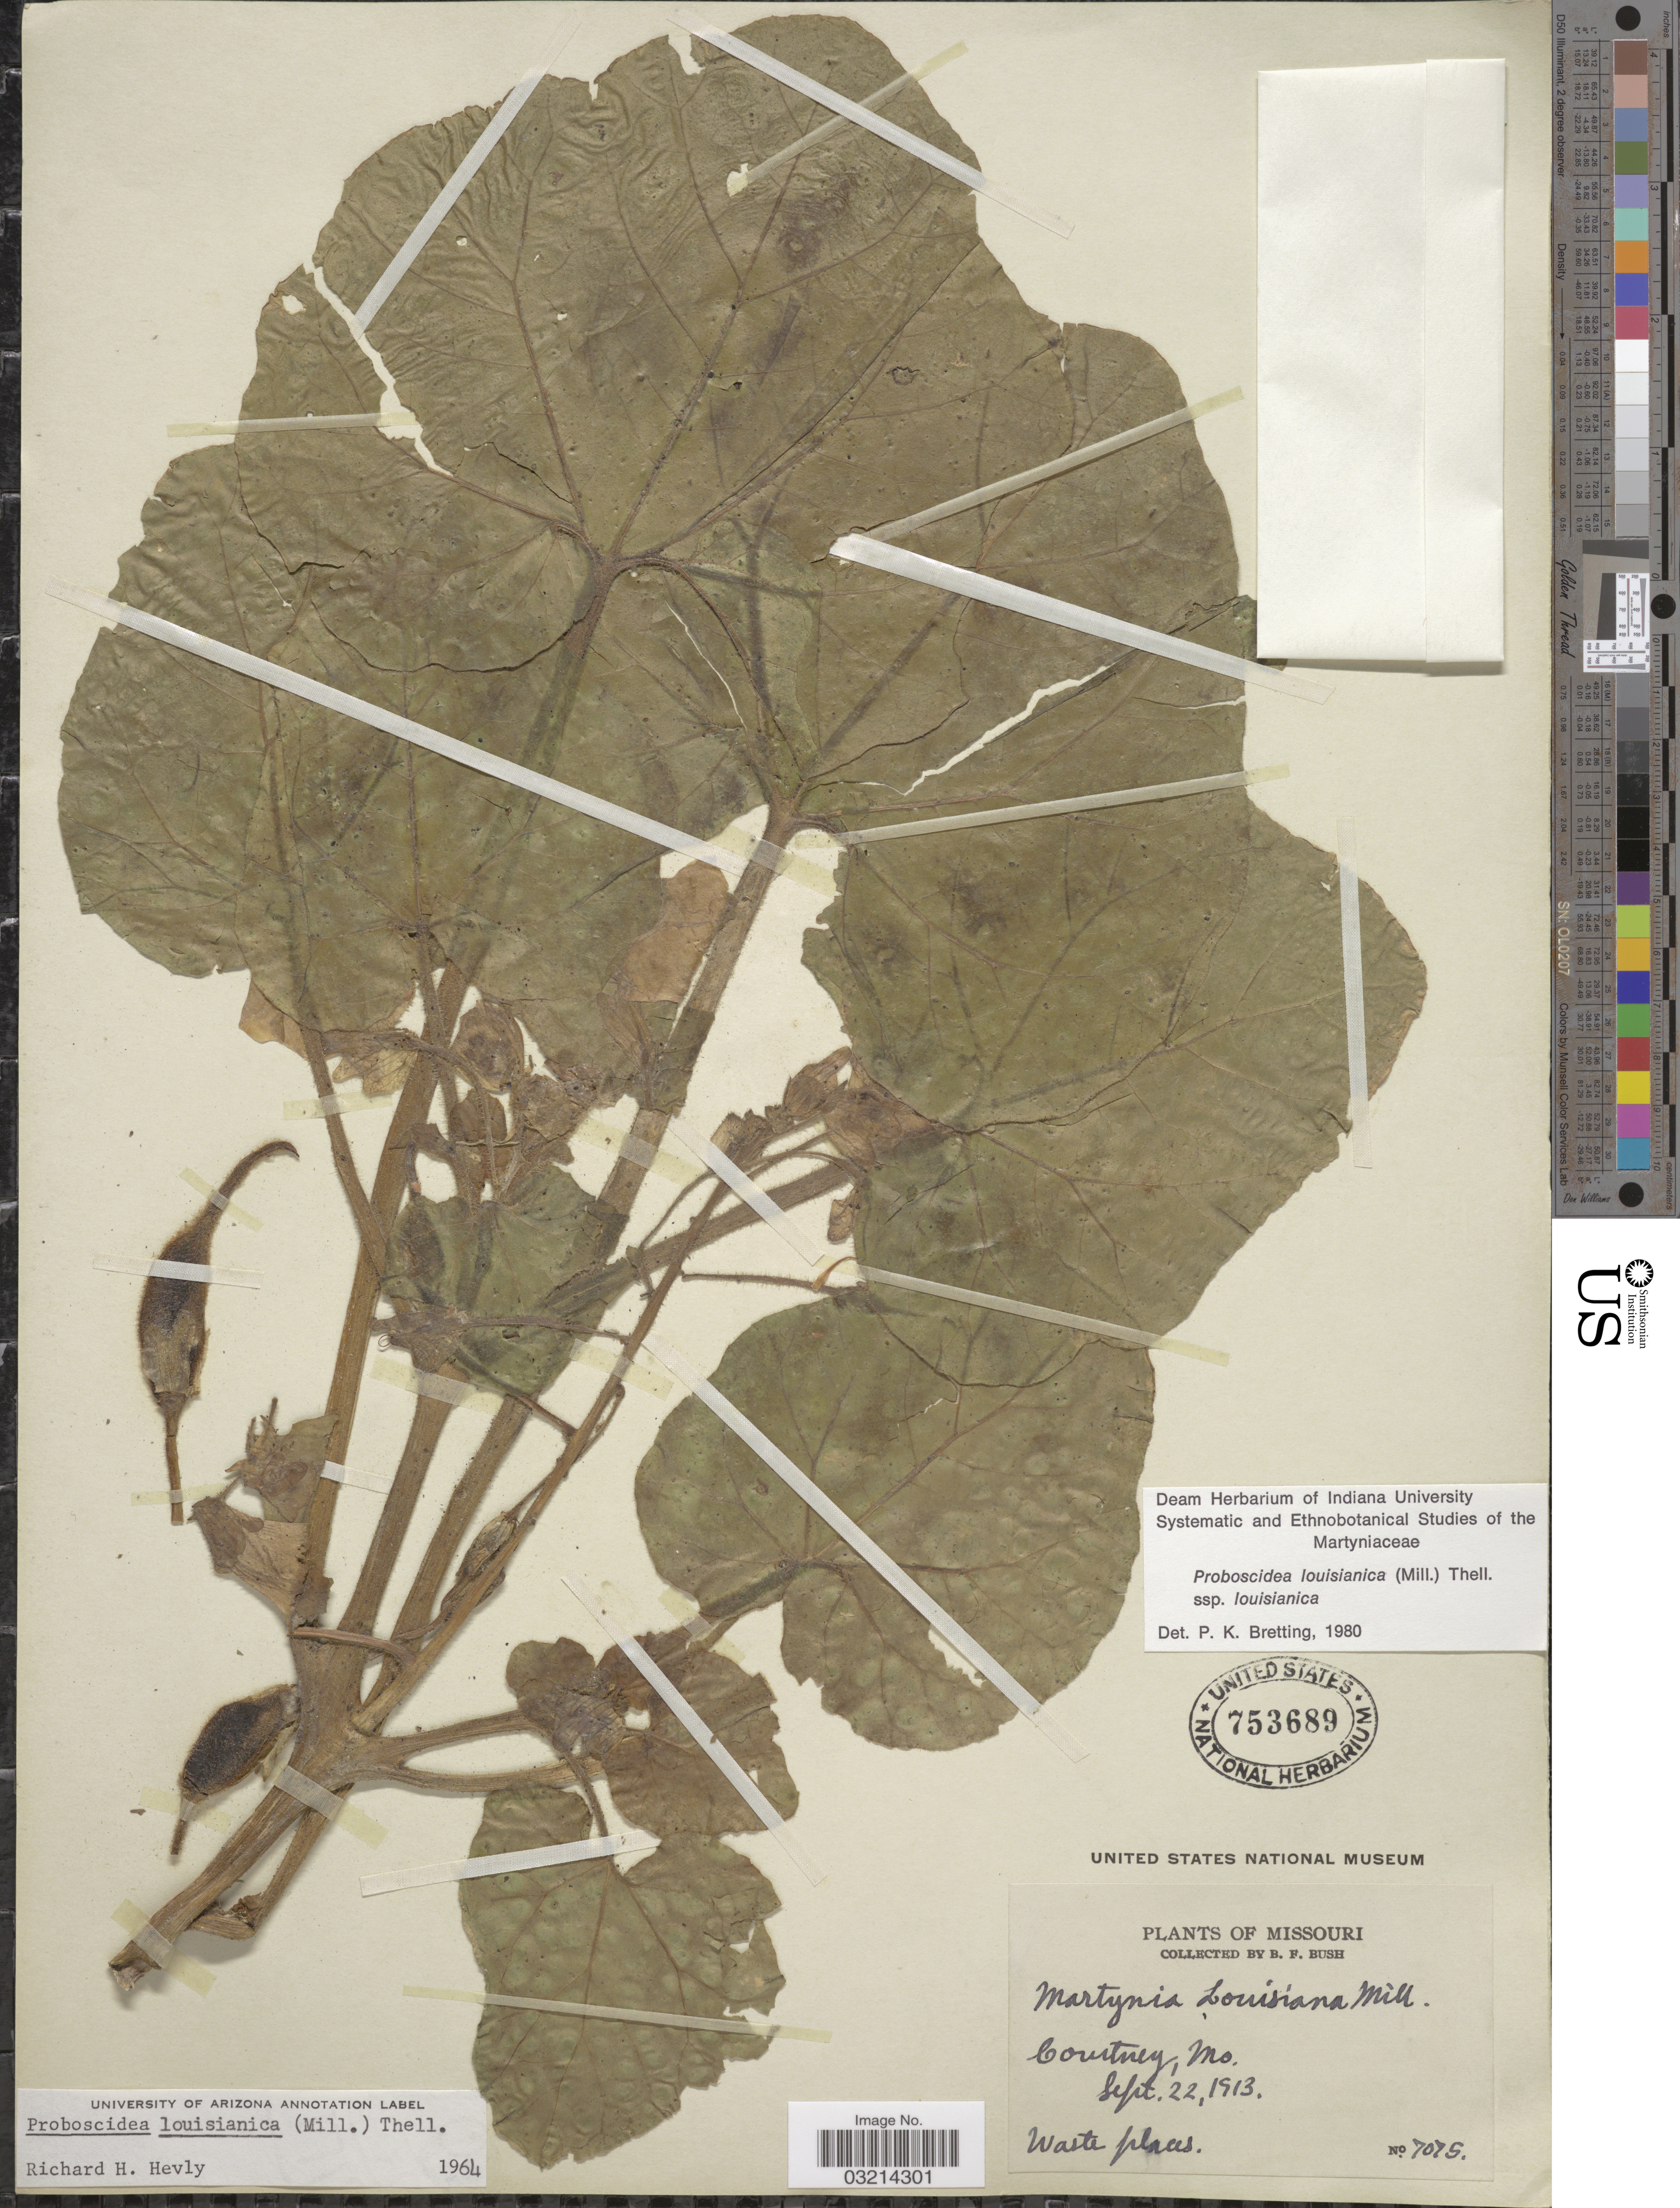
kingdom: Plantae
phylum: Tracheophyta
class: Magnoliopsida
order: Lamiales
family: Martyniaceae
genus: Proboscidea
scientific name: Proboscidea louisianica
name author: Thell.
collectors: B. F. Bush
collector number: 7075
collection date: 1913-09-22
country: United States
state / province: Missouri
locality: Courtney. Waste places.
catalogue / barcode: US 753689